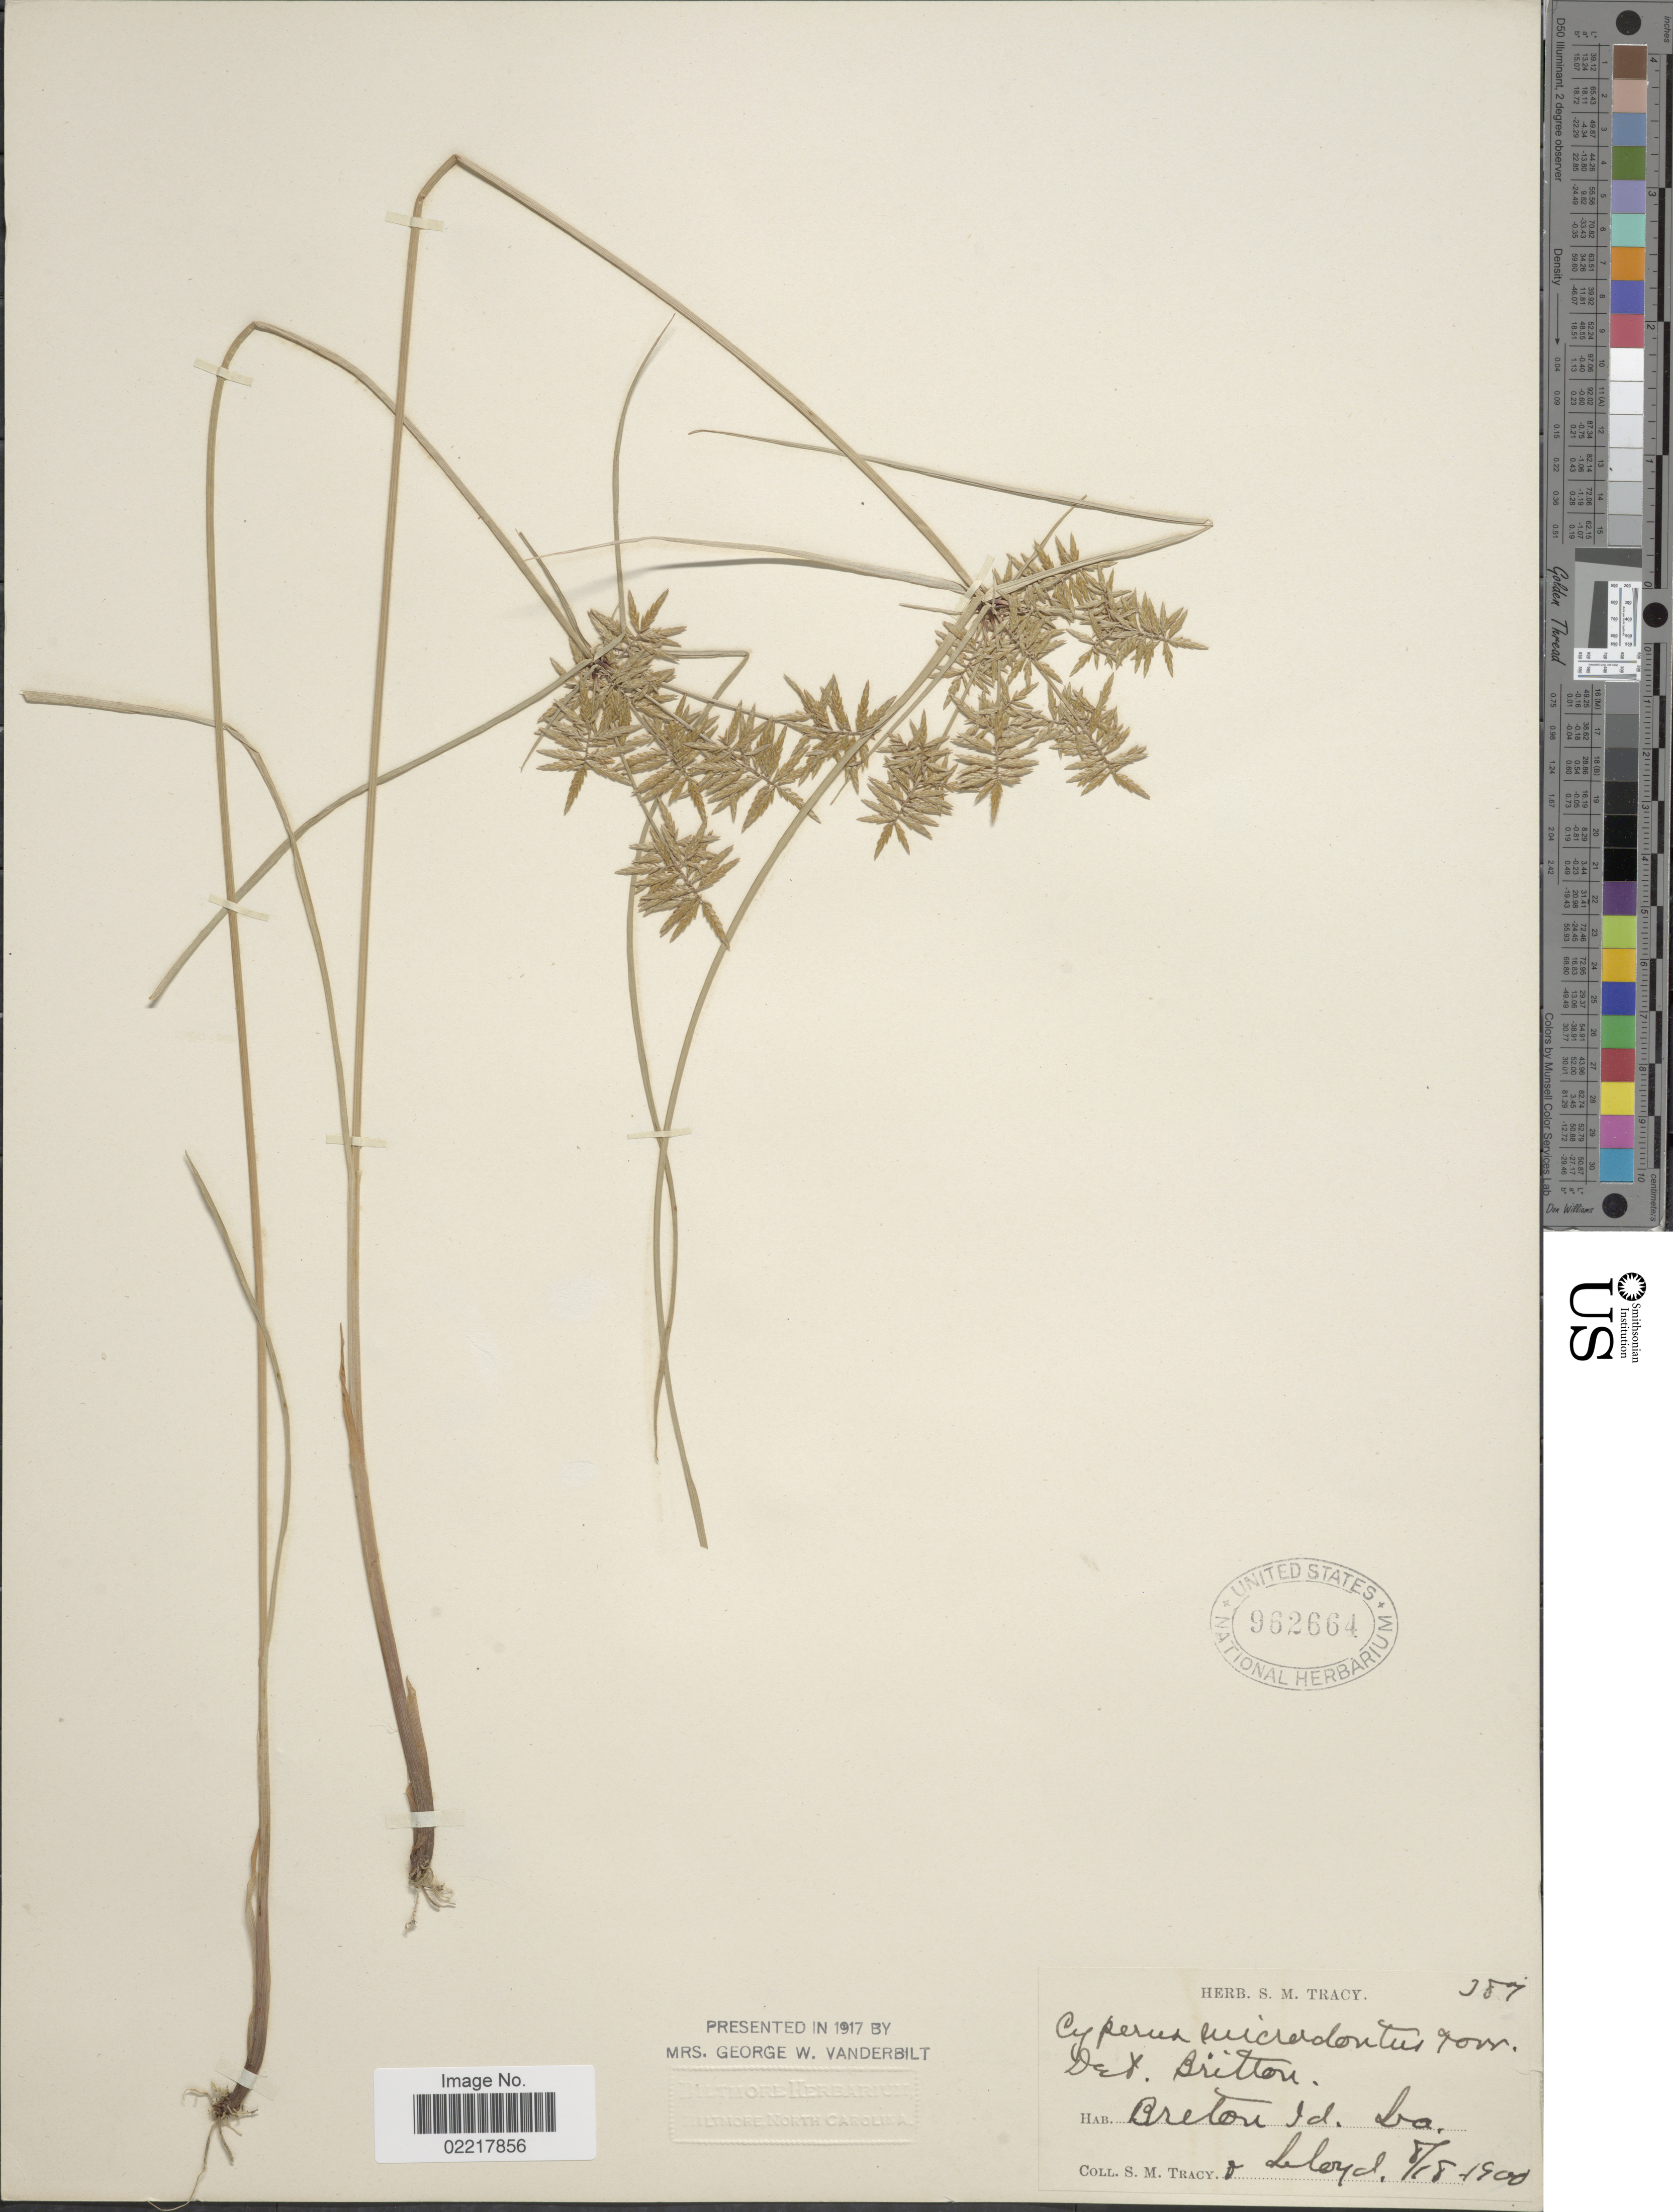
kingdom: Plantae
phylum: Tracheophyta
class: Liliopsida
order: Poales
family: Cyperaceae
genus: Cyperus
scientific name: Cyperus polystachyos var. texensis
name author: (Torr.) Fernald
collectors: S. M. Tracy & -- Lloyd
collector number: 387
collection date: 1900-08-18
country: United States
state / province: Louisiana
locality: Breton Id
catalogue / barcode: US 962664